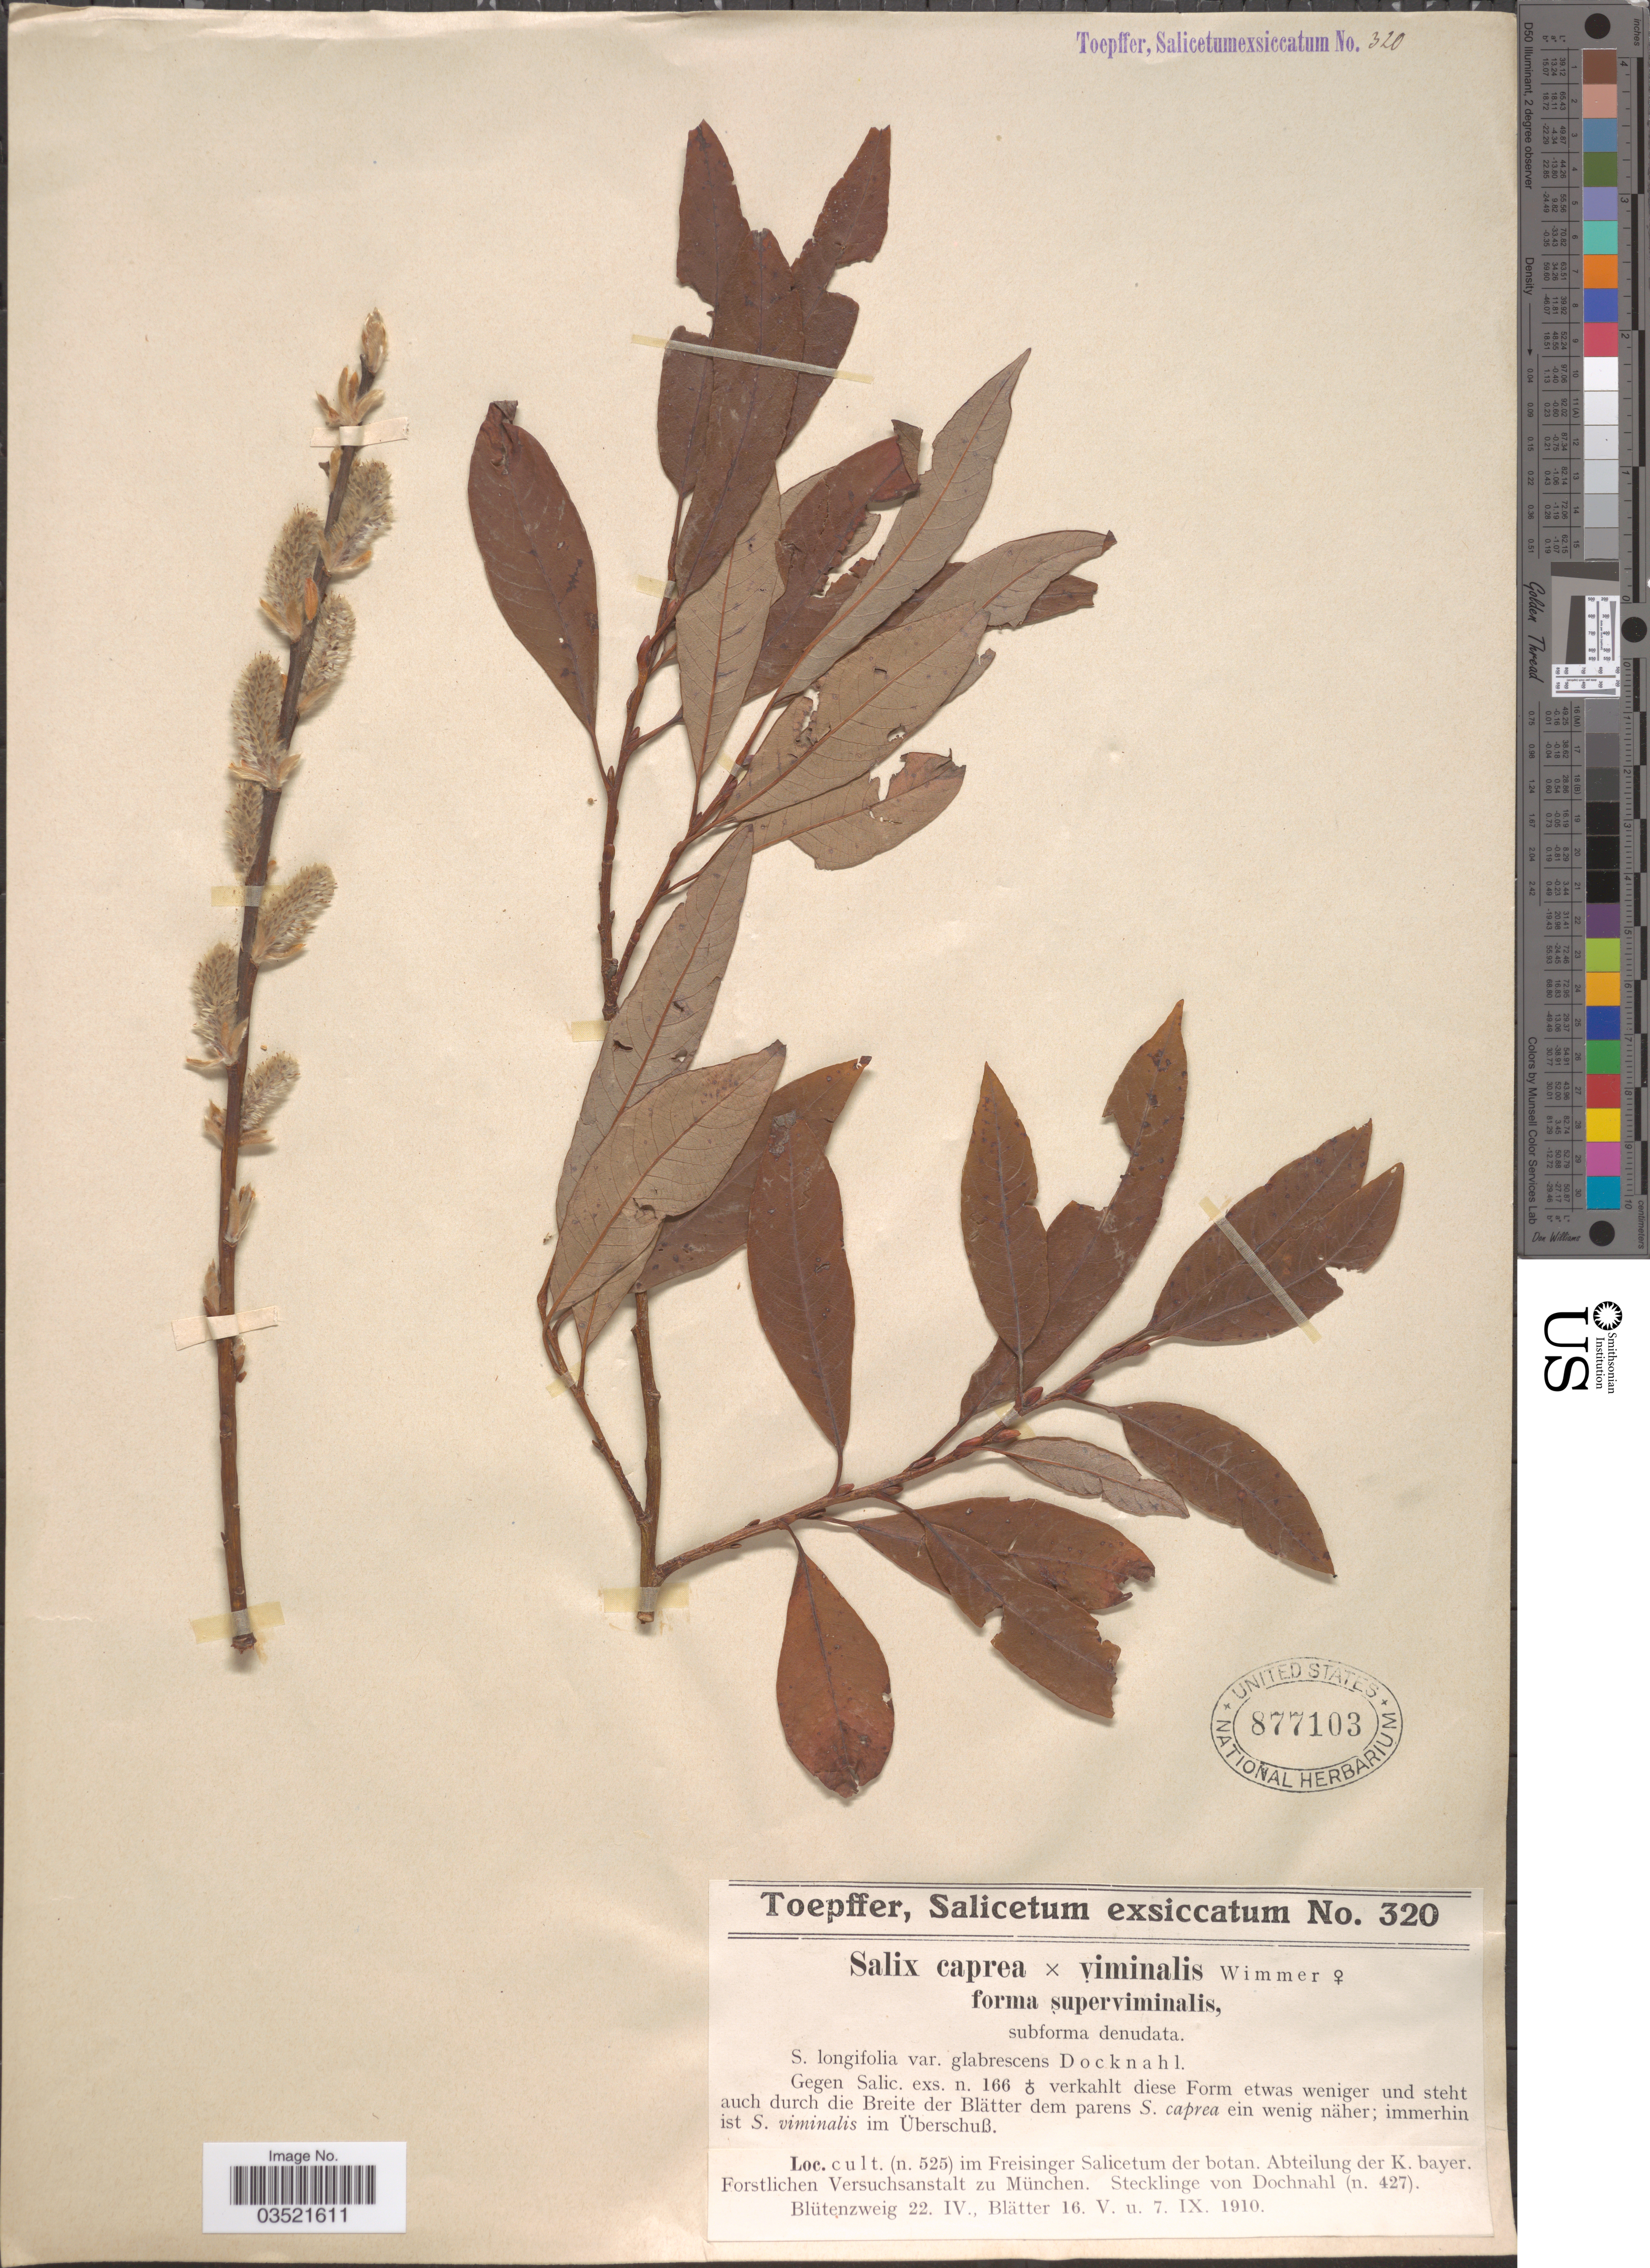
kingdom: Plantae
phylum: Tracheophyta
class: Magnoliopsida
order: Malpighiales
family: Salicaceae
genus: Salix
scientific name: Salix caprea x S. viminalis f. superviminalis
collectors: A. Toepffer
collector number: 320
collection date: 1910-04-22/1910-09-07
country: Germany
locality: Cult. (n. 525) im Freisinger Salicetum der botan. Abteilung der K. bayer. Forstlichen Versuchsanstalt zu München. Stecklinge von Dochnahl (n. 427).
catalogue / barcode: US 877103